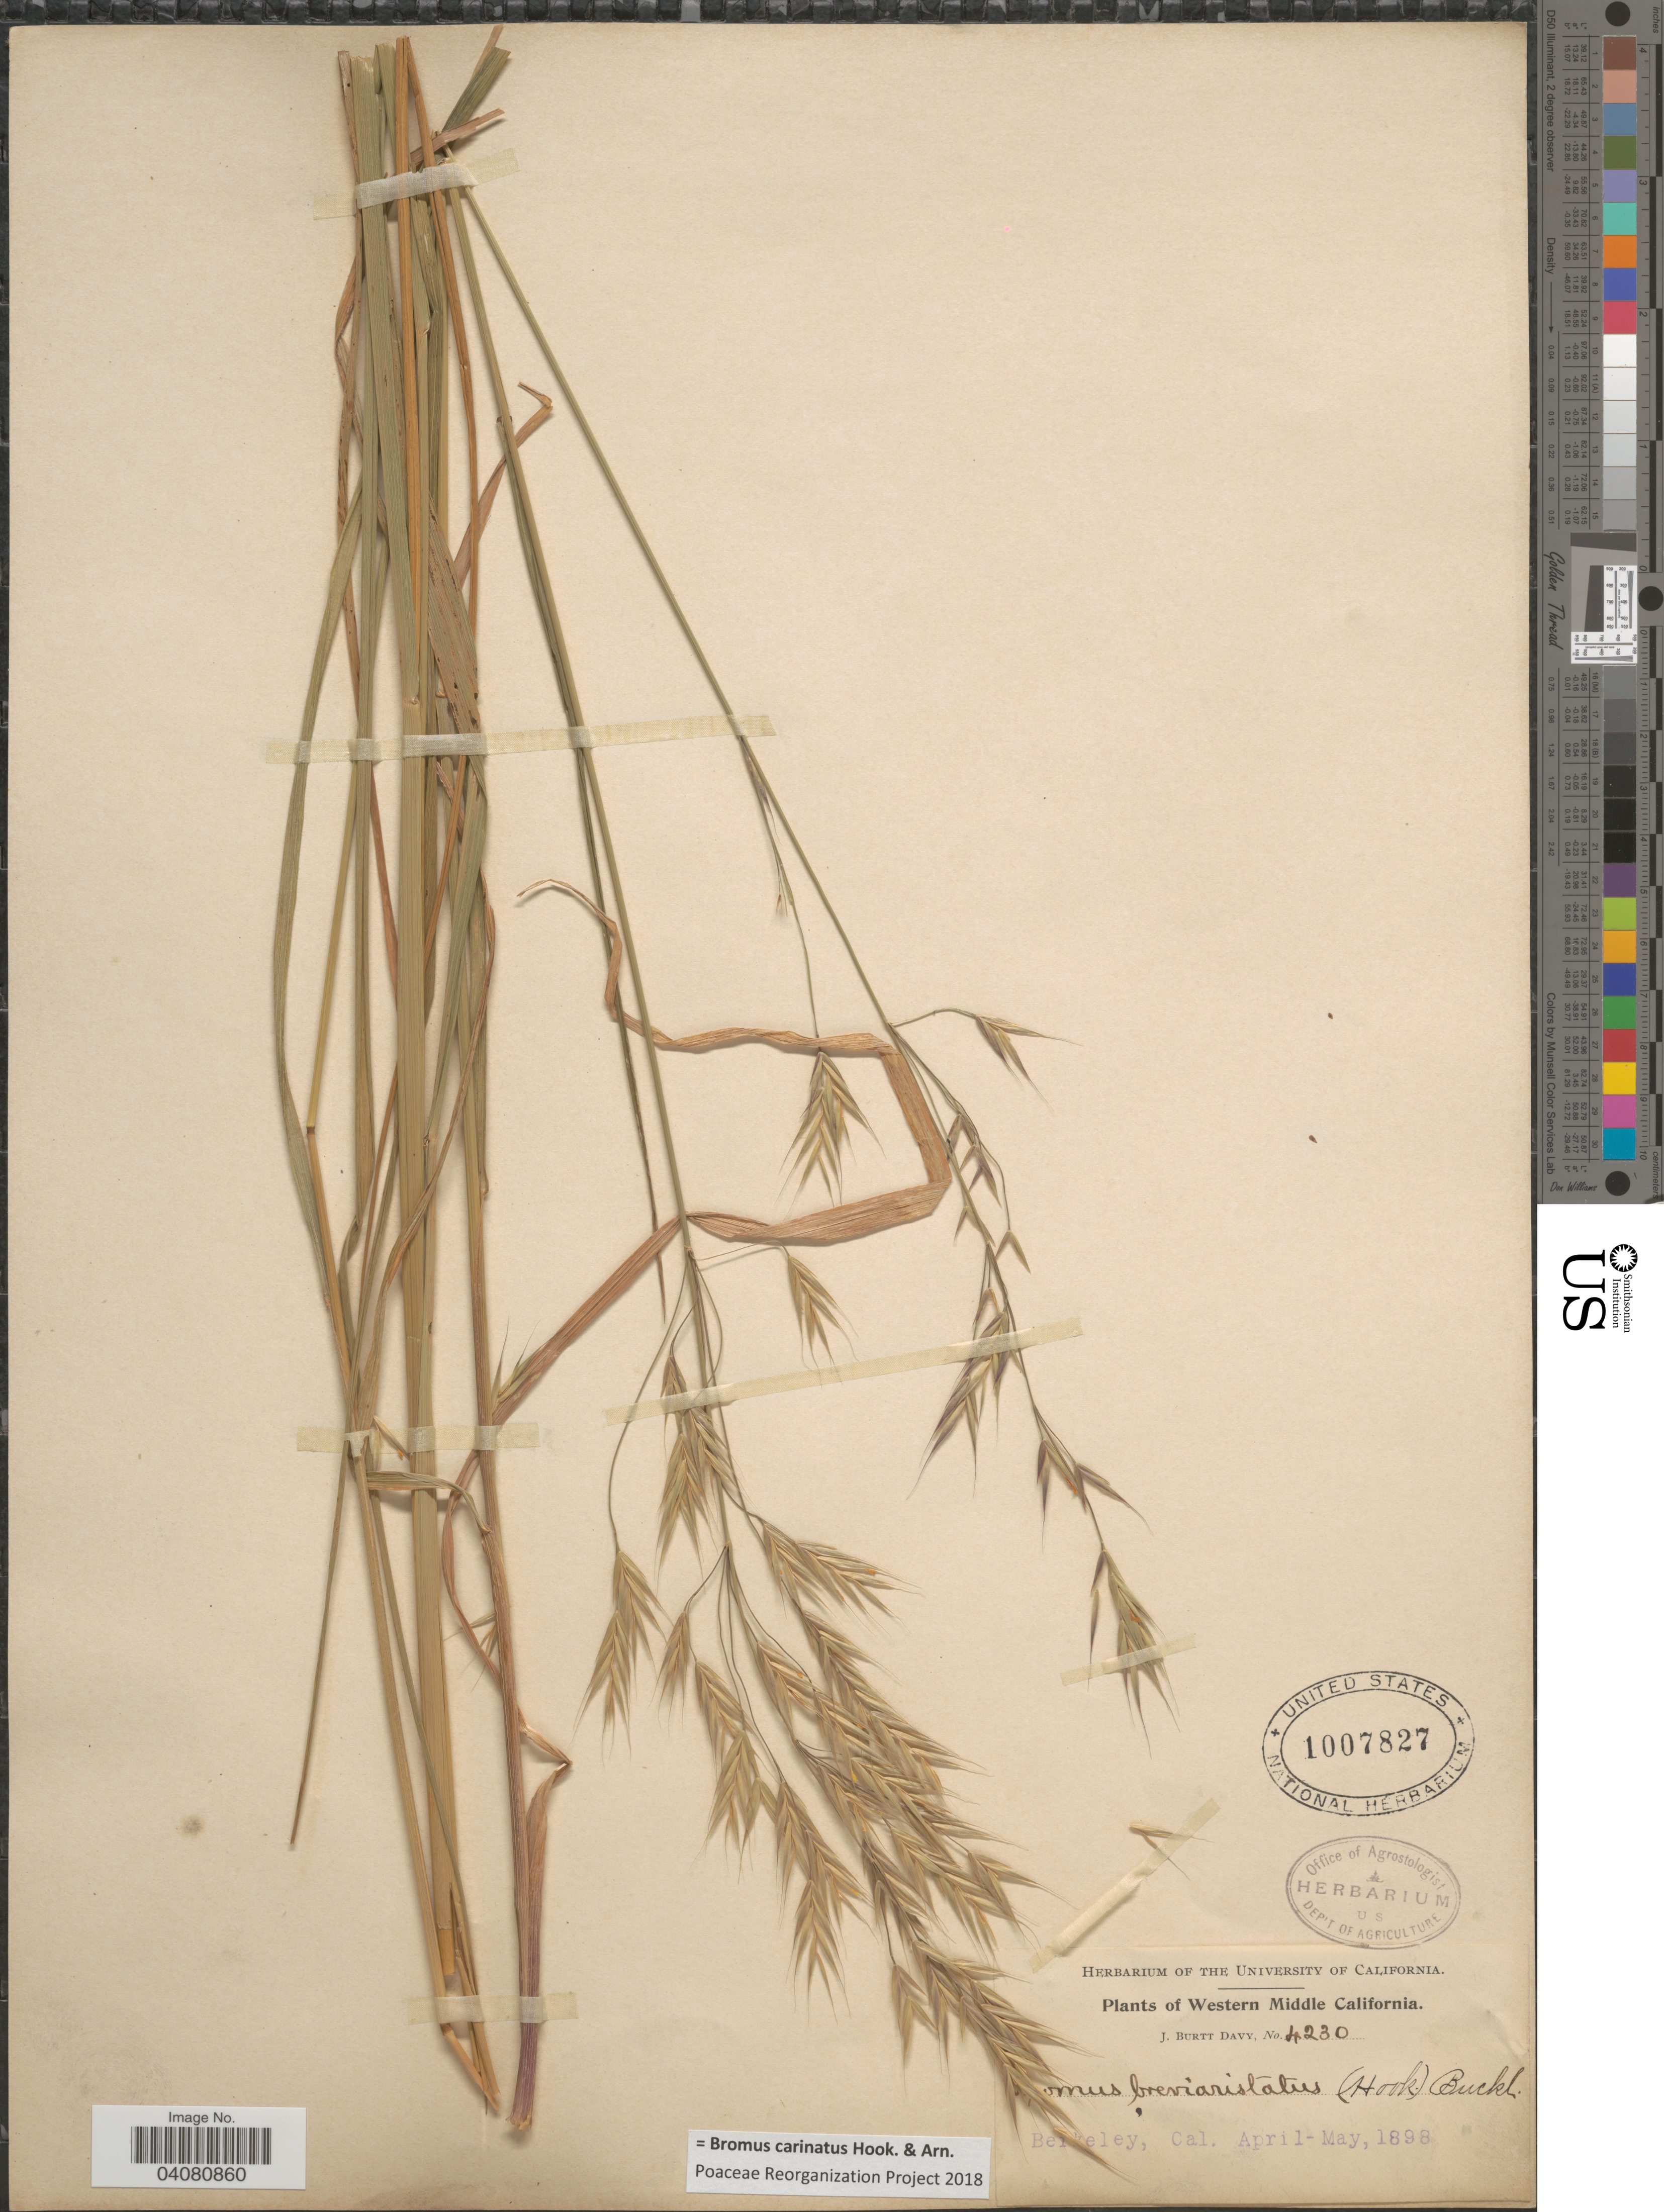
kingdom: Plantae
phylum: Tracheophyta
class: Liliopsida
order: Poales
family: Poaceae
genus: Bromus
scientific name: Bromus carinatus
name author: Hook. & Arn.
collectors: J. Burtt Davy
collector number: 4230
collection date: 1898-04/1898-05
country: United States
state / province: California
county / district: Alameda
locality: Western Middle California. Berkeley.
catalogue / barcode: US 1007827